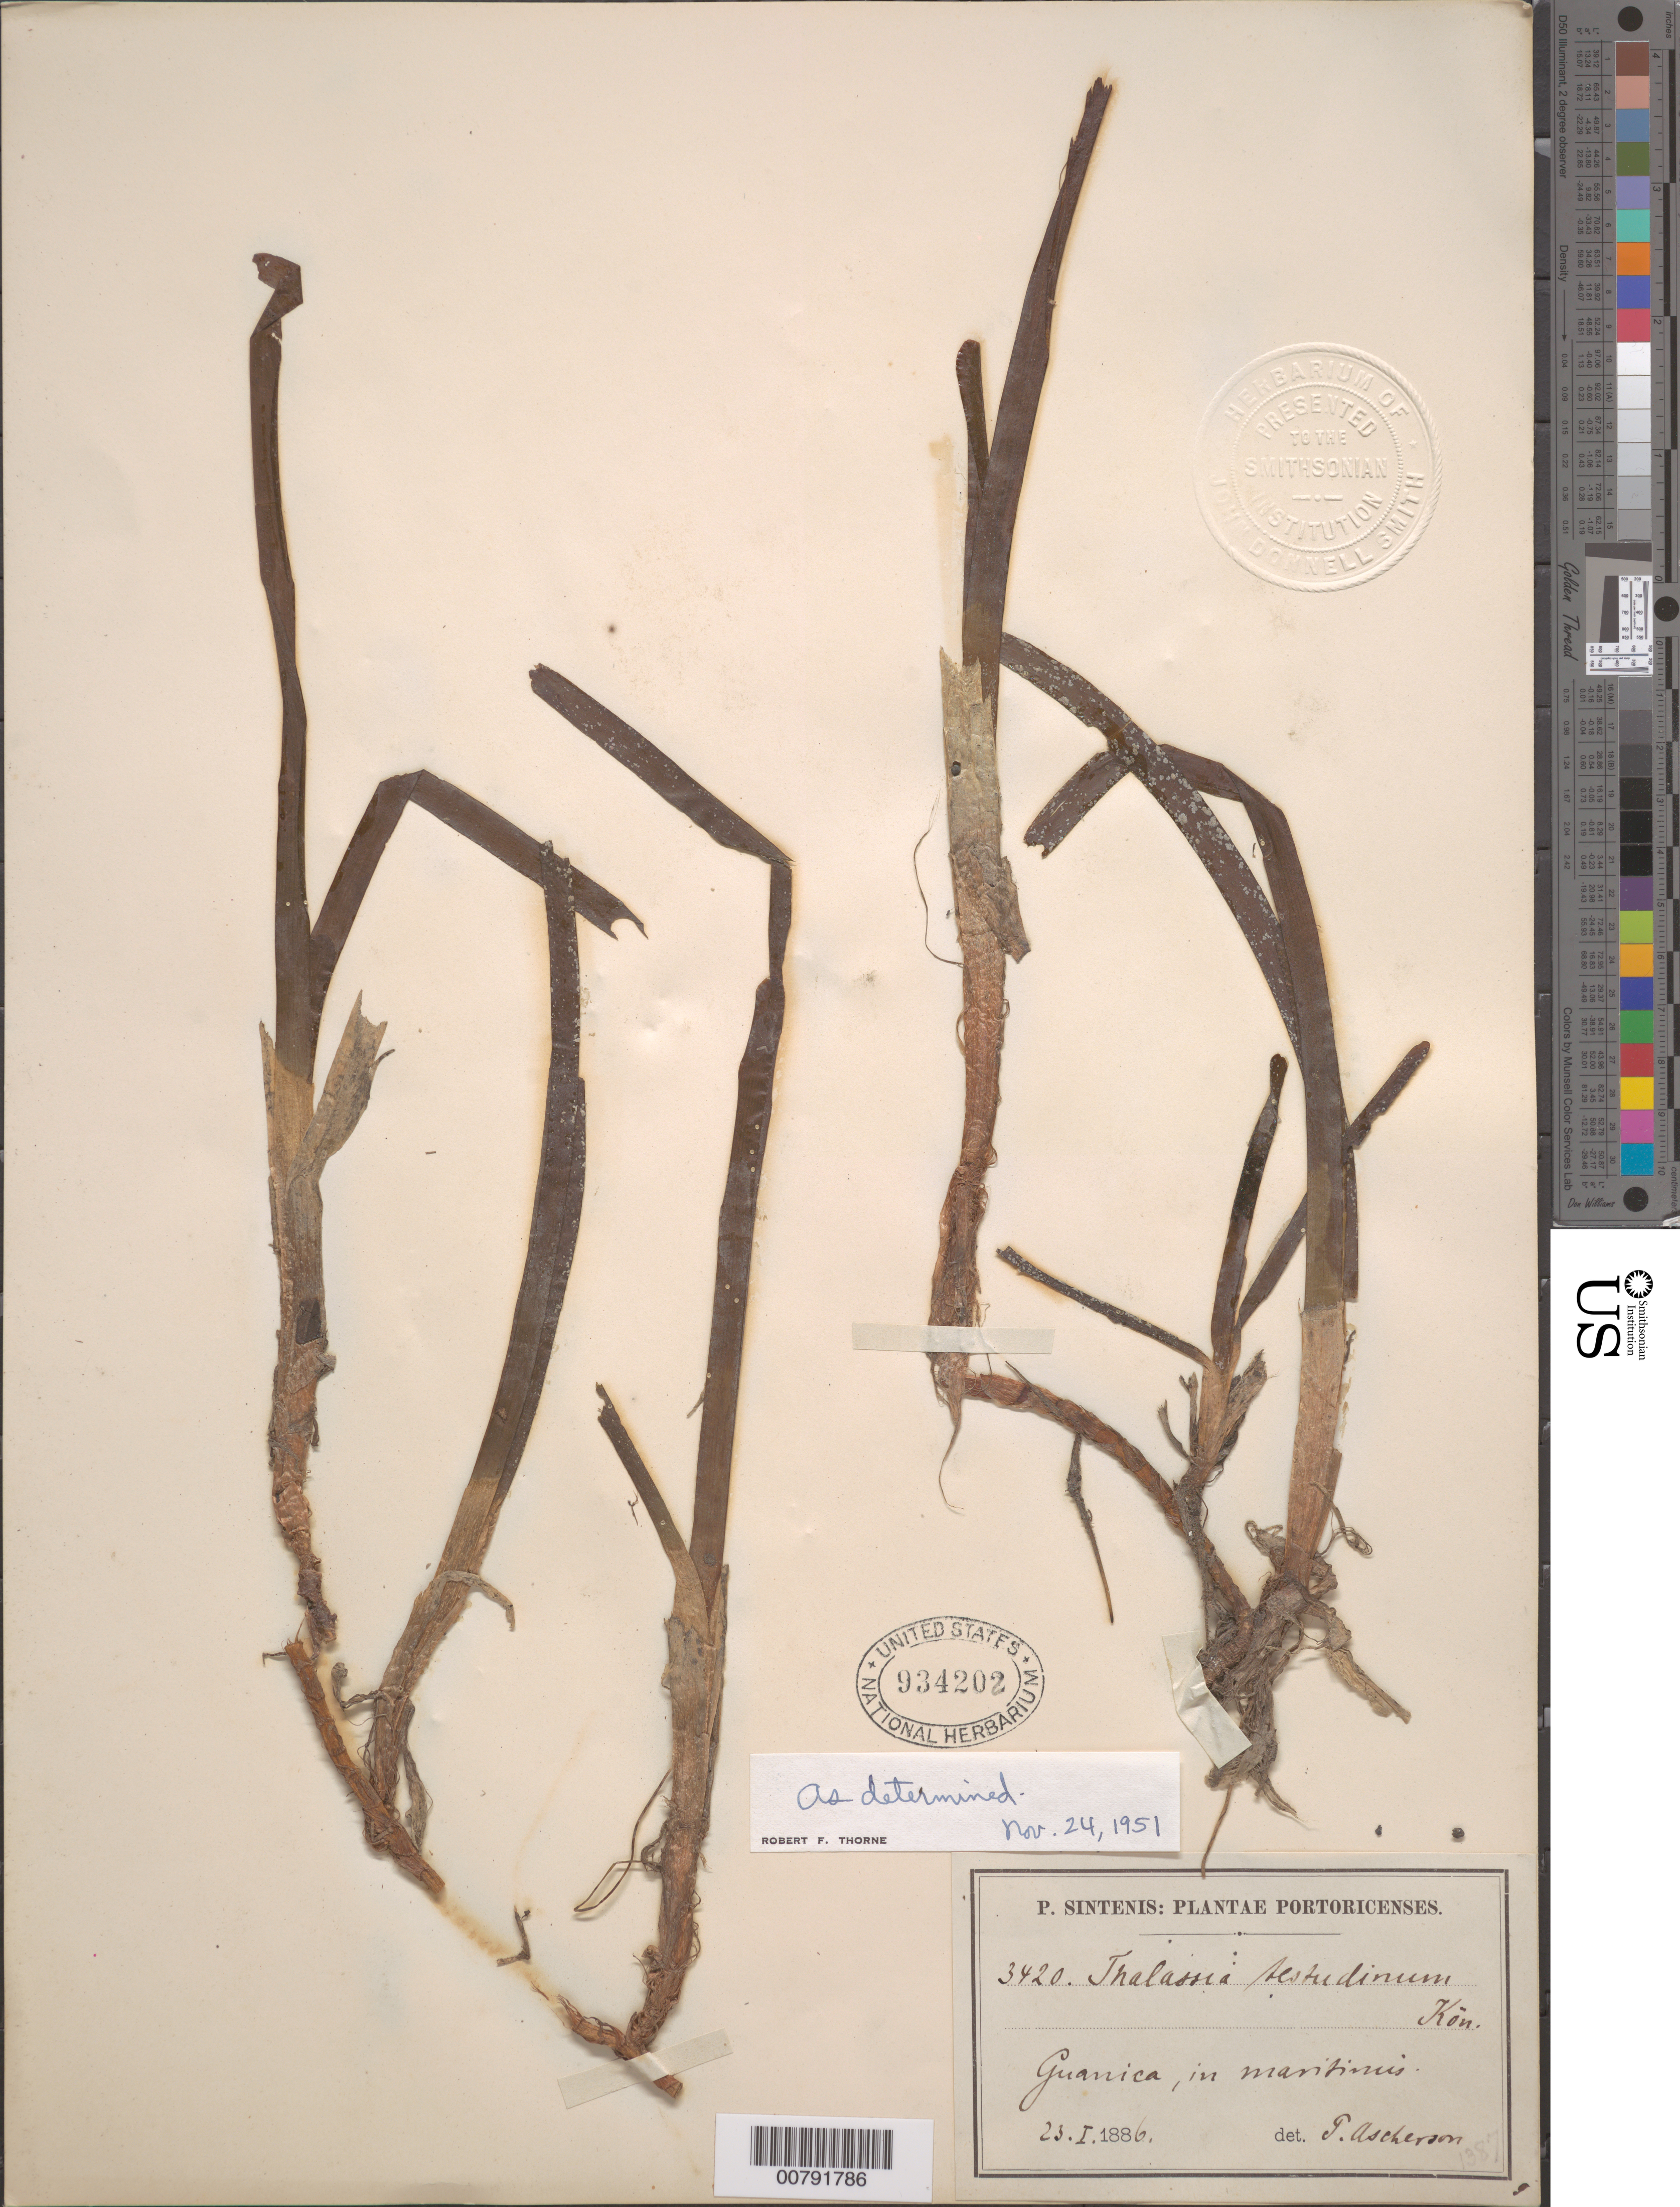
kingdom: Plantae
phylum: Tracheophyta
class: Liliopsida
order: Alismatales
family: Hydrocharitaceae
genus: Thalassia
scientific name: Thalassia testudinum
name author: Banks & Sol. ex K.D. Koenig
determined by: Thorne, R. F.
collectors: P. Sintenis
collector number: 3420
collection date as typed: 23 Jan 1886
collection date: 1886-01-23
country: Puerto Rico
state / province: Guanica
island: Puerto Rico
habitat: In maritimis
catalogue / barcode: US 934202